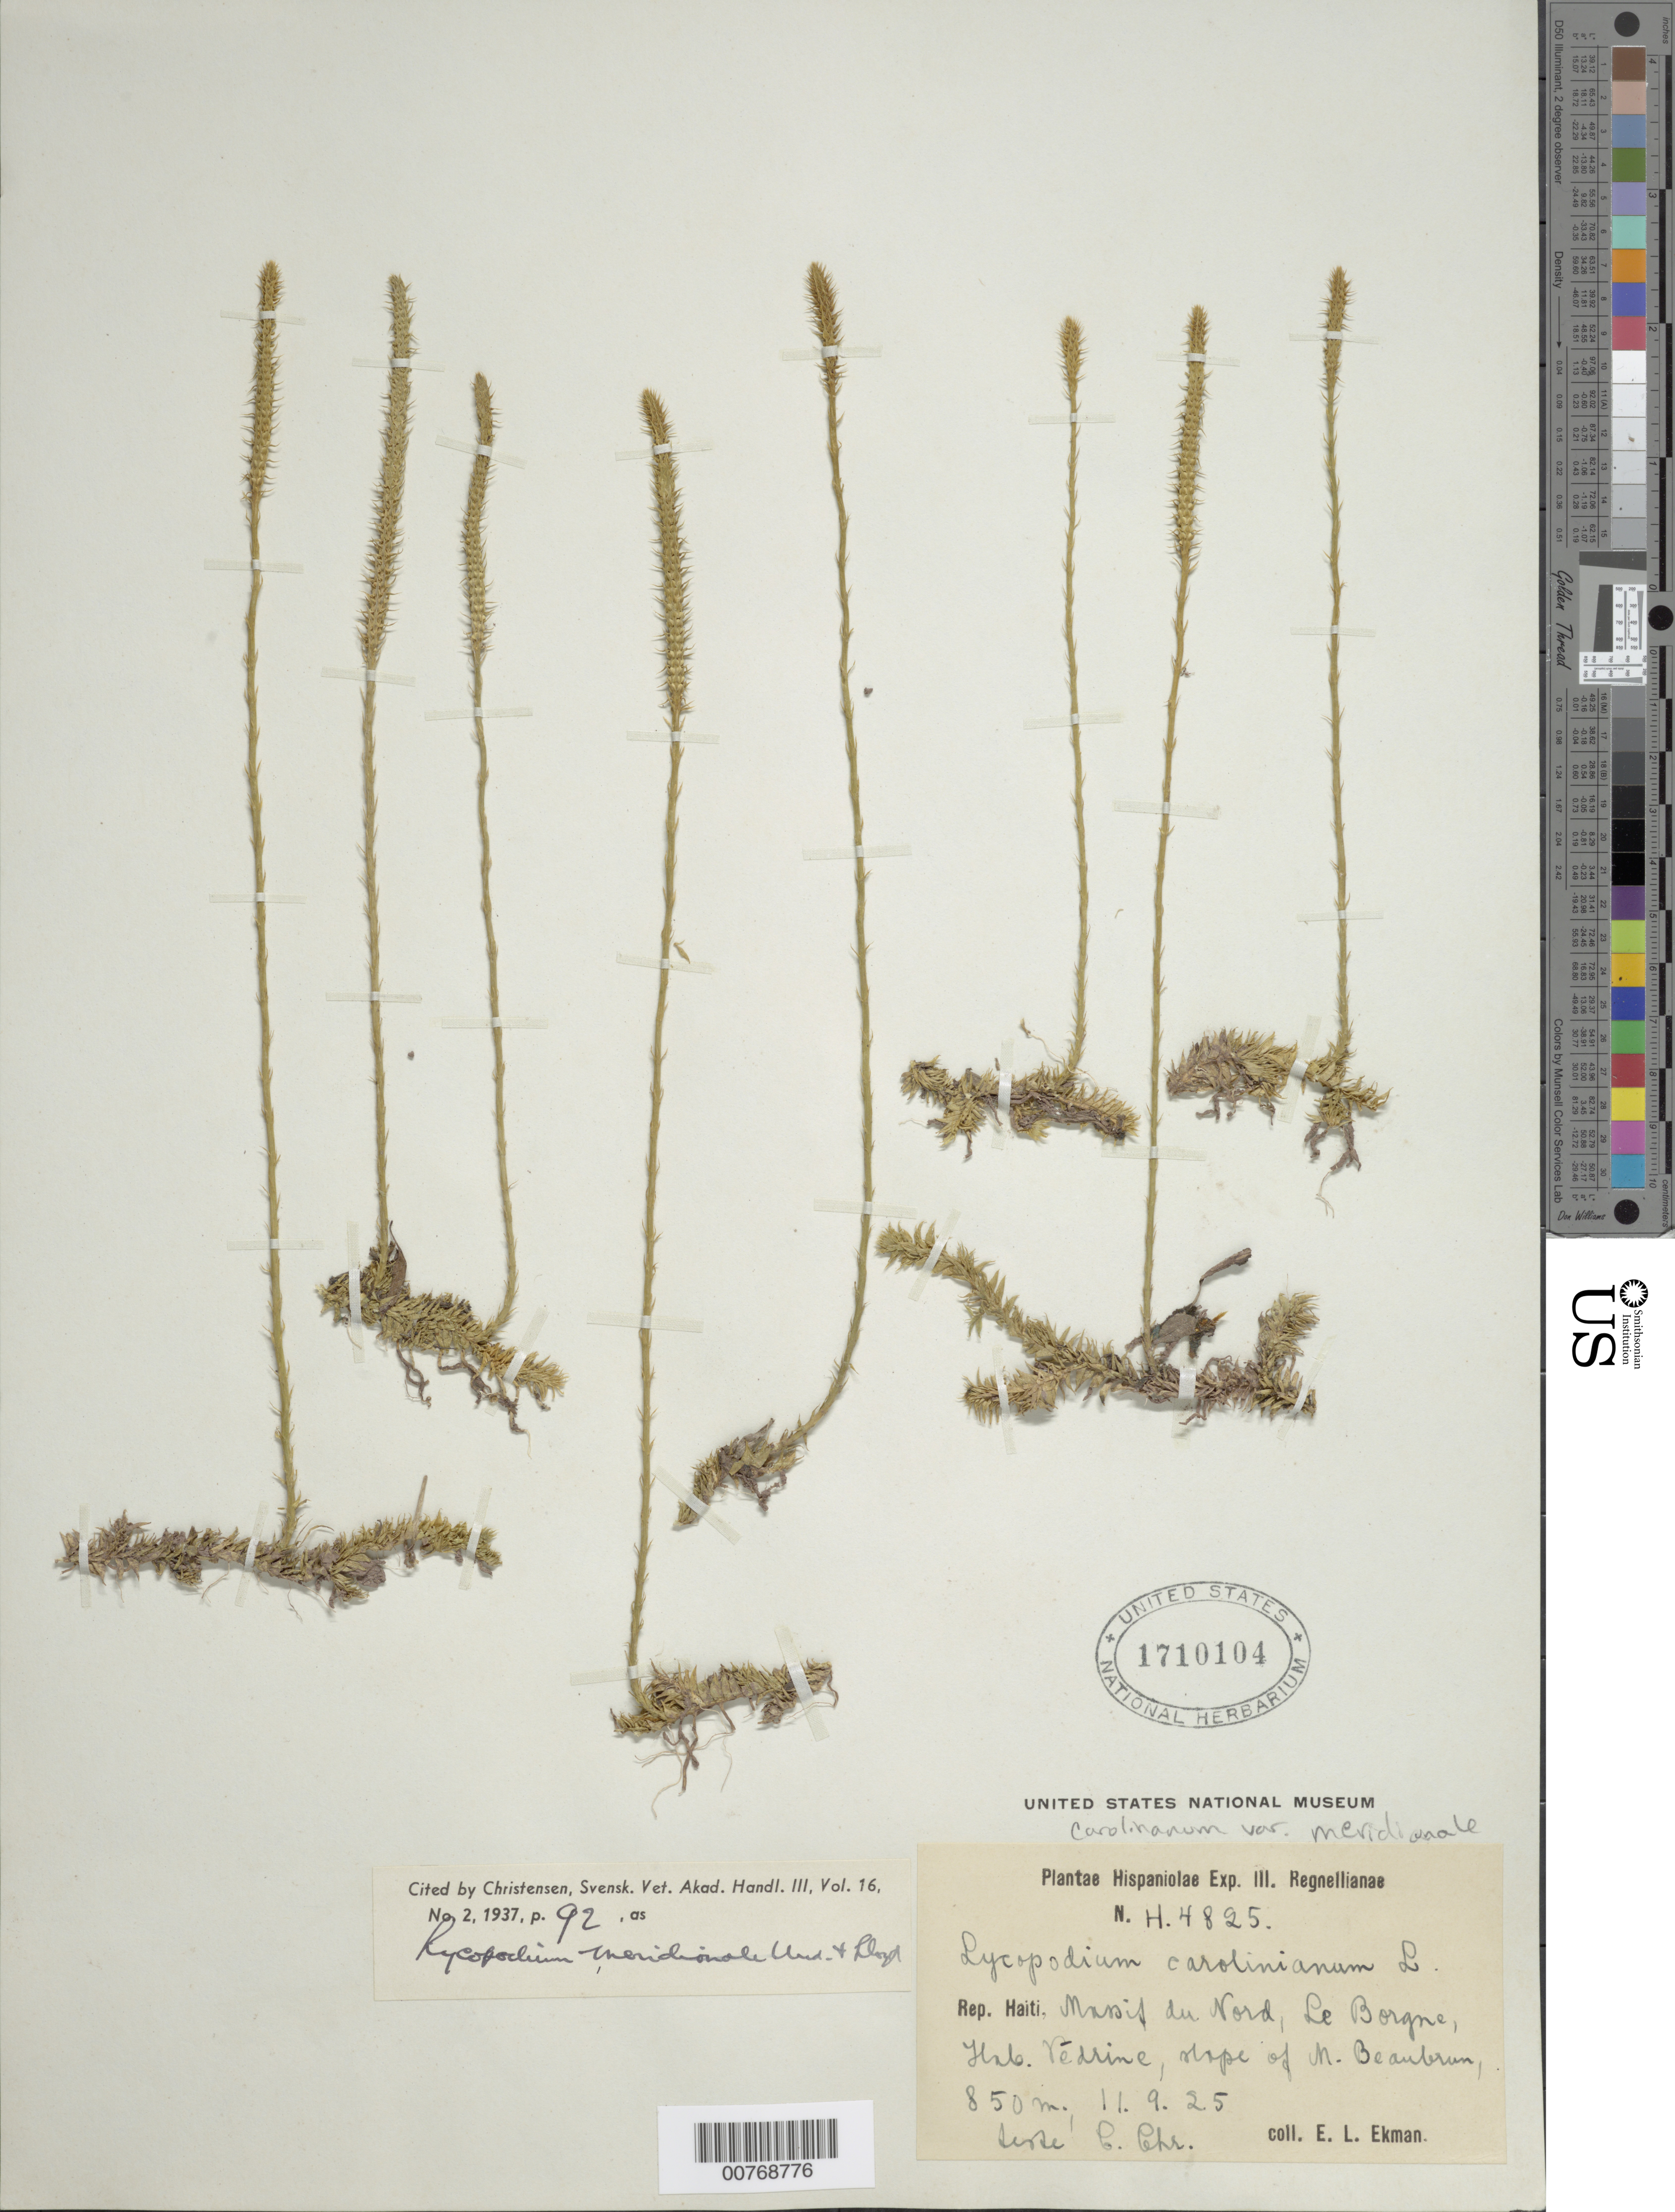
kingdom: Plantae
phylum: Tracheophyta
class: Lycopodiopsida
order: Lycopodiales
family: Lycopodiaceae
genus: Pseudolycopodiella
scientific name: Pseudolycopodiella meridionalis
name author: (Underw. & F.E. Lloyd) Holub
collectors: E. L. Ekman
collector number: H 4825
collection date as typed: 11 Sep 1925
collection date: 1925-09-11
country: Haiti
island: Hispaniola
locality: Massif du Nord, Le Borgne, Hab. Védrine, slope of M. Beaudreau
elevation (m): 850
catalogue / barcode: US 1710104